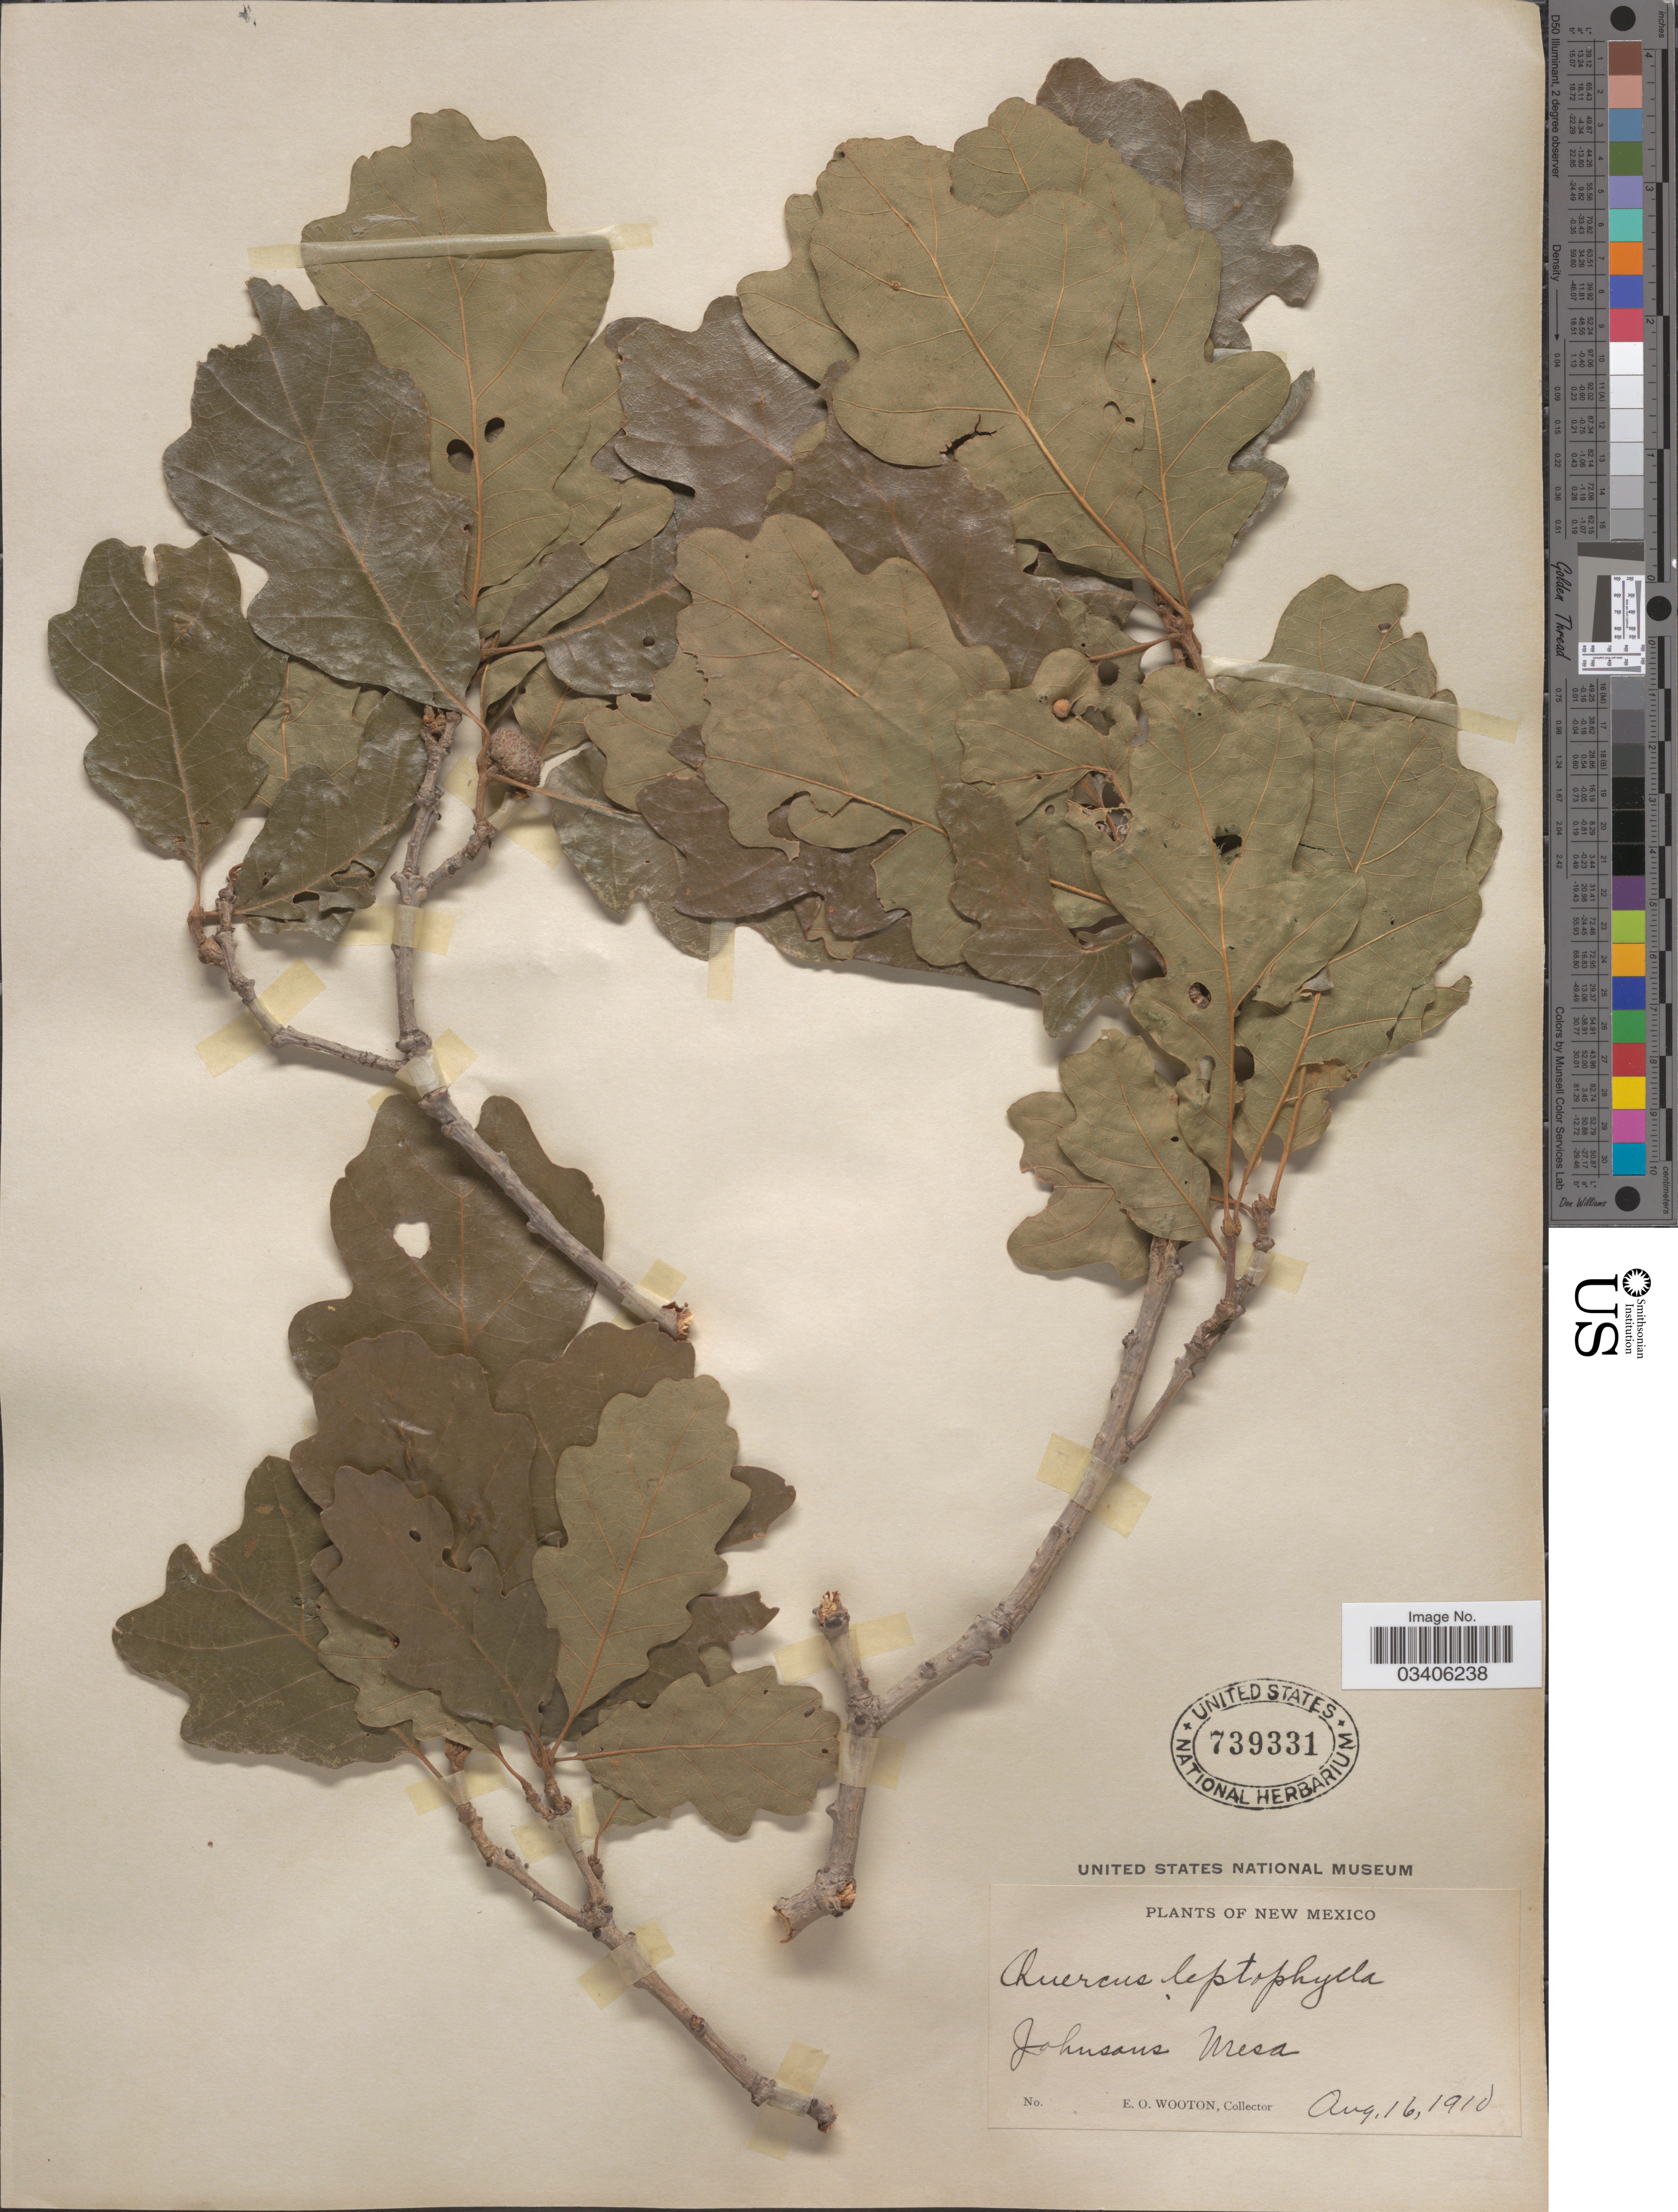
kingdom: Plantae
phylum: Tracheophyta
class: Magnoliopsida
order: Fagales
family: Fagaceae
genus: Quercus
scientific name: Quercus leptophylla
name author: Rydb.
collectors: E. O. Wooton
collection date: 1910-08-16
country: United States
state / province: New Mexico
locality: Johnsons Mesa.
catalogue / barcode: US 739331